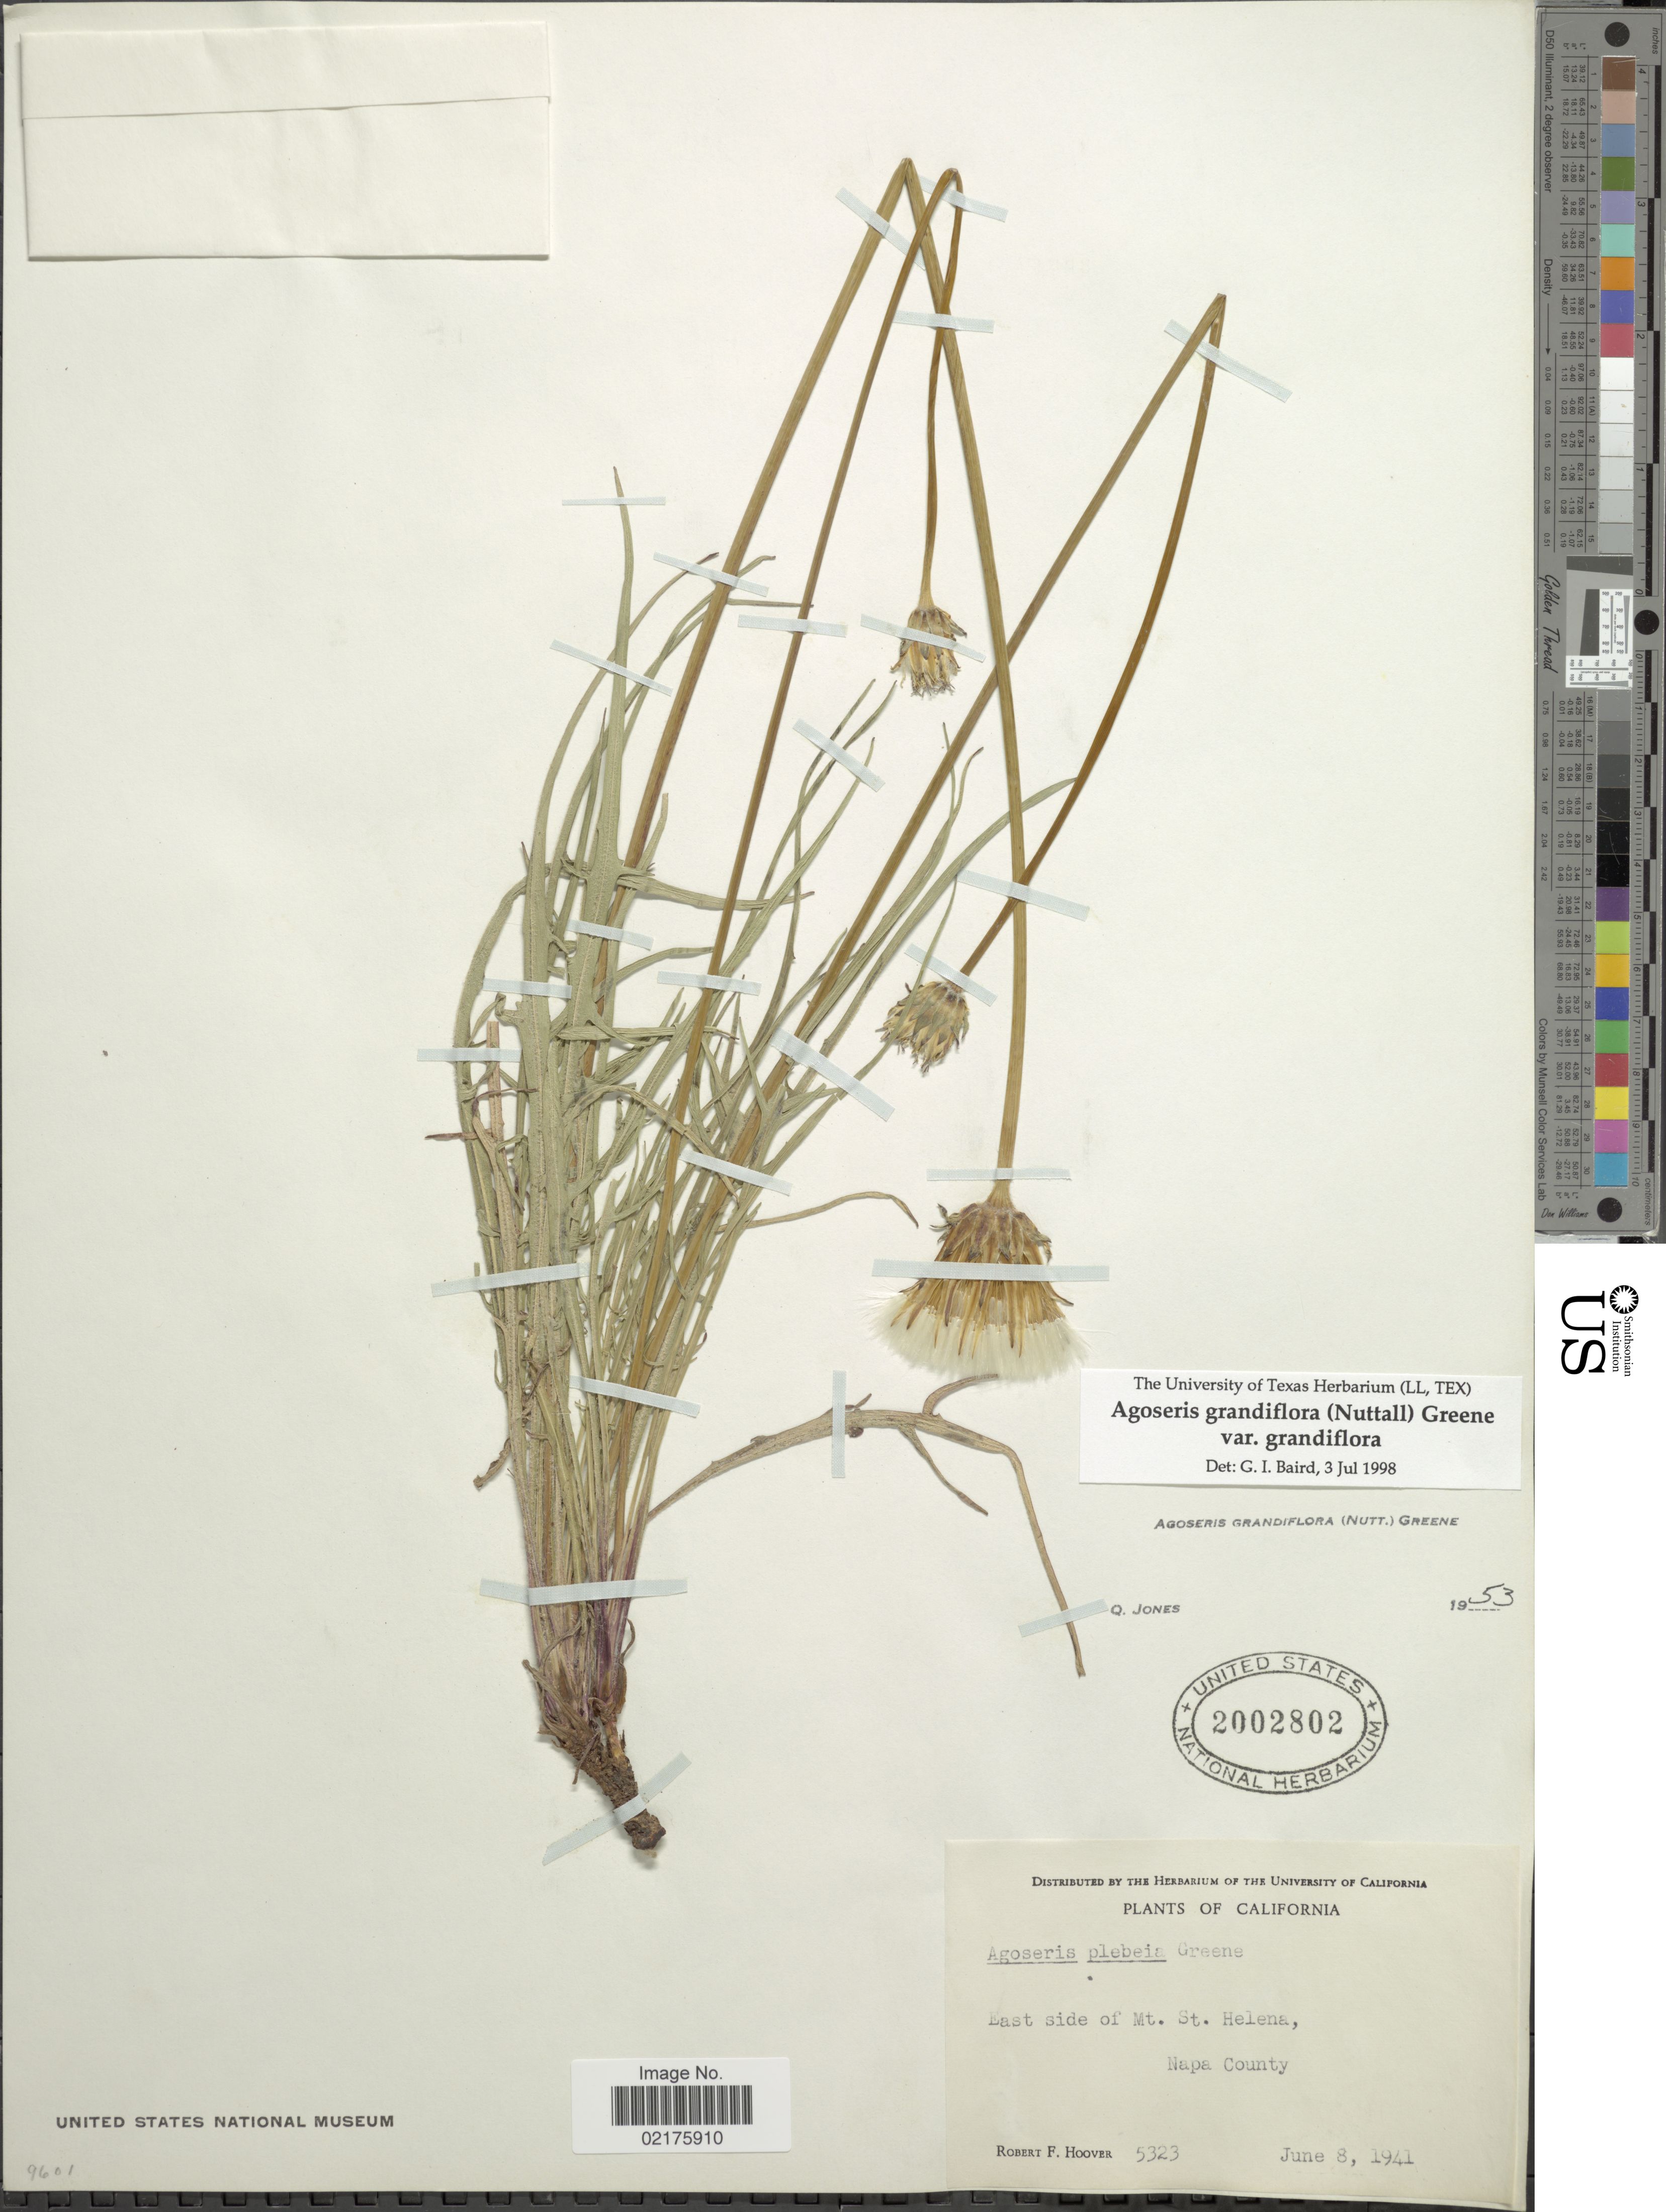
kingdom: Plantae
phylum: Tracheophyta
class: Magnoliopsida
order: Asterales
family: Asteraceae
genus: Agoseris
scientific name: Agoseris grandiflora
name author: (Nutt.) Greene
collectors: R. F. Hoover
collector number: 5323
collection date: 1941-06-08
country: United States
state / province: California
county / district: Napa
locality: Napa County, East side of Mt. St. Helena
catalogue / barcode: US 2002802